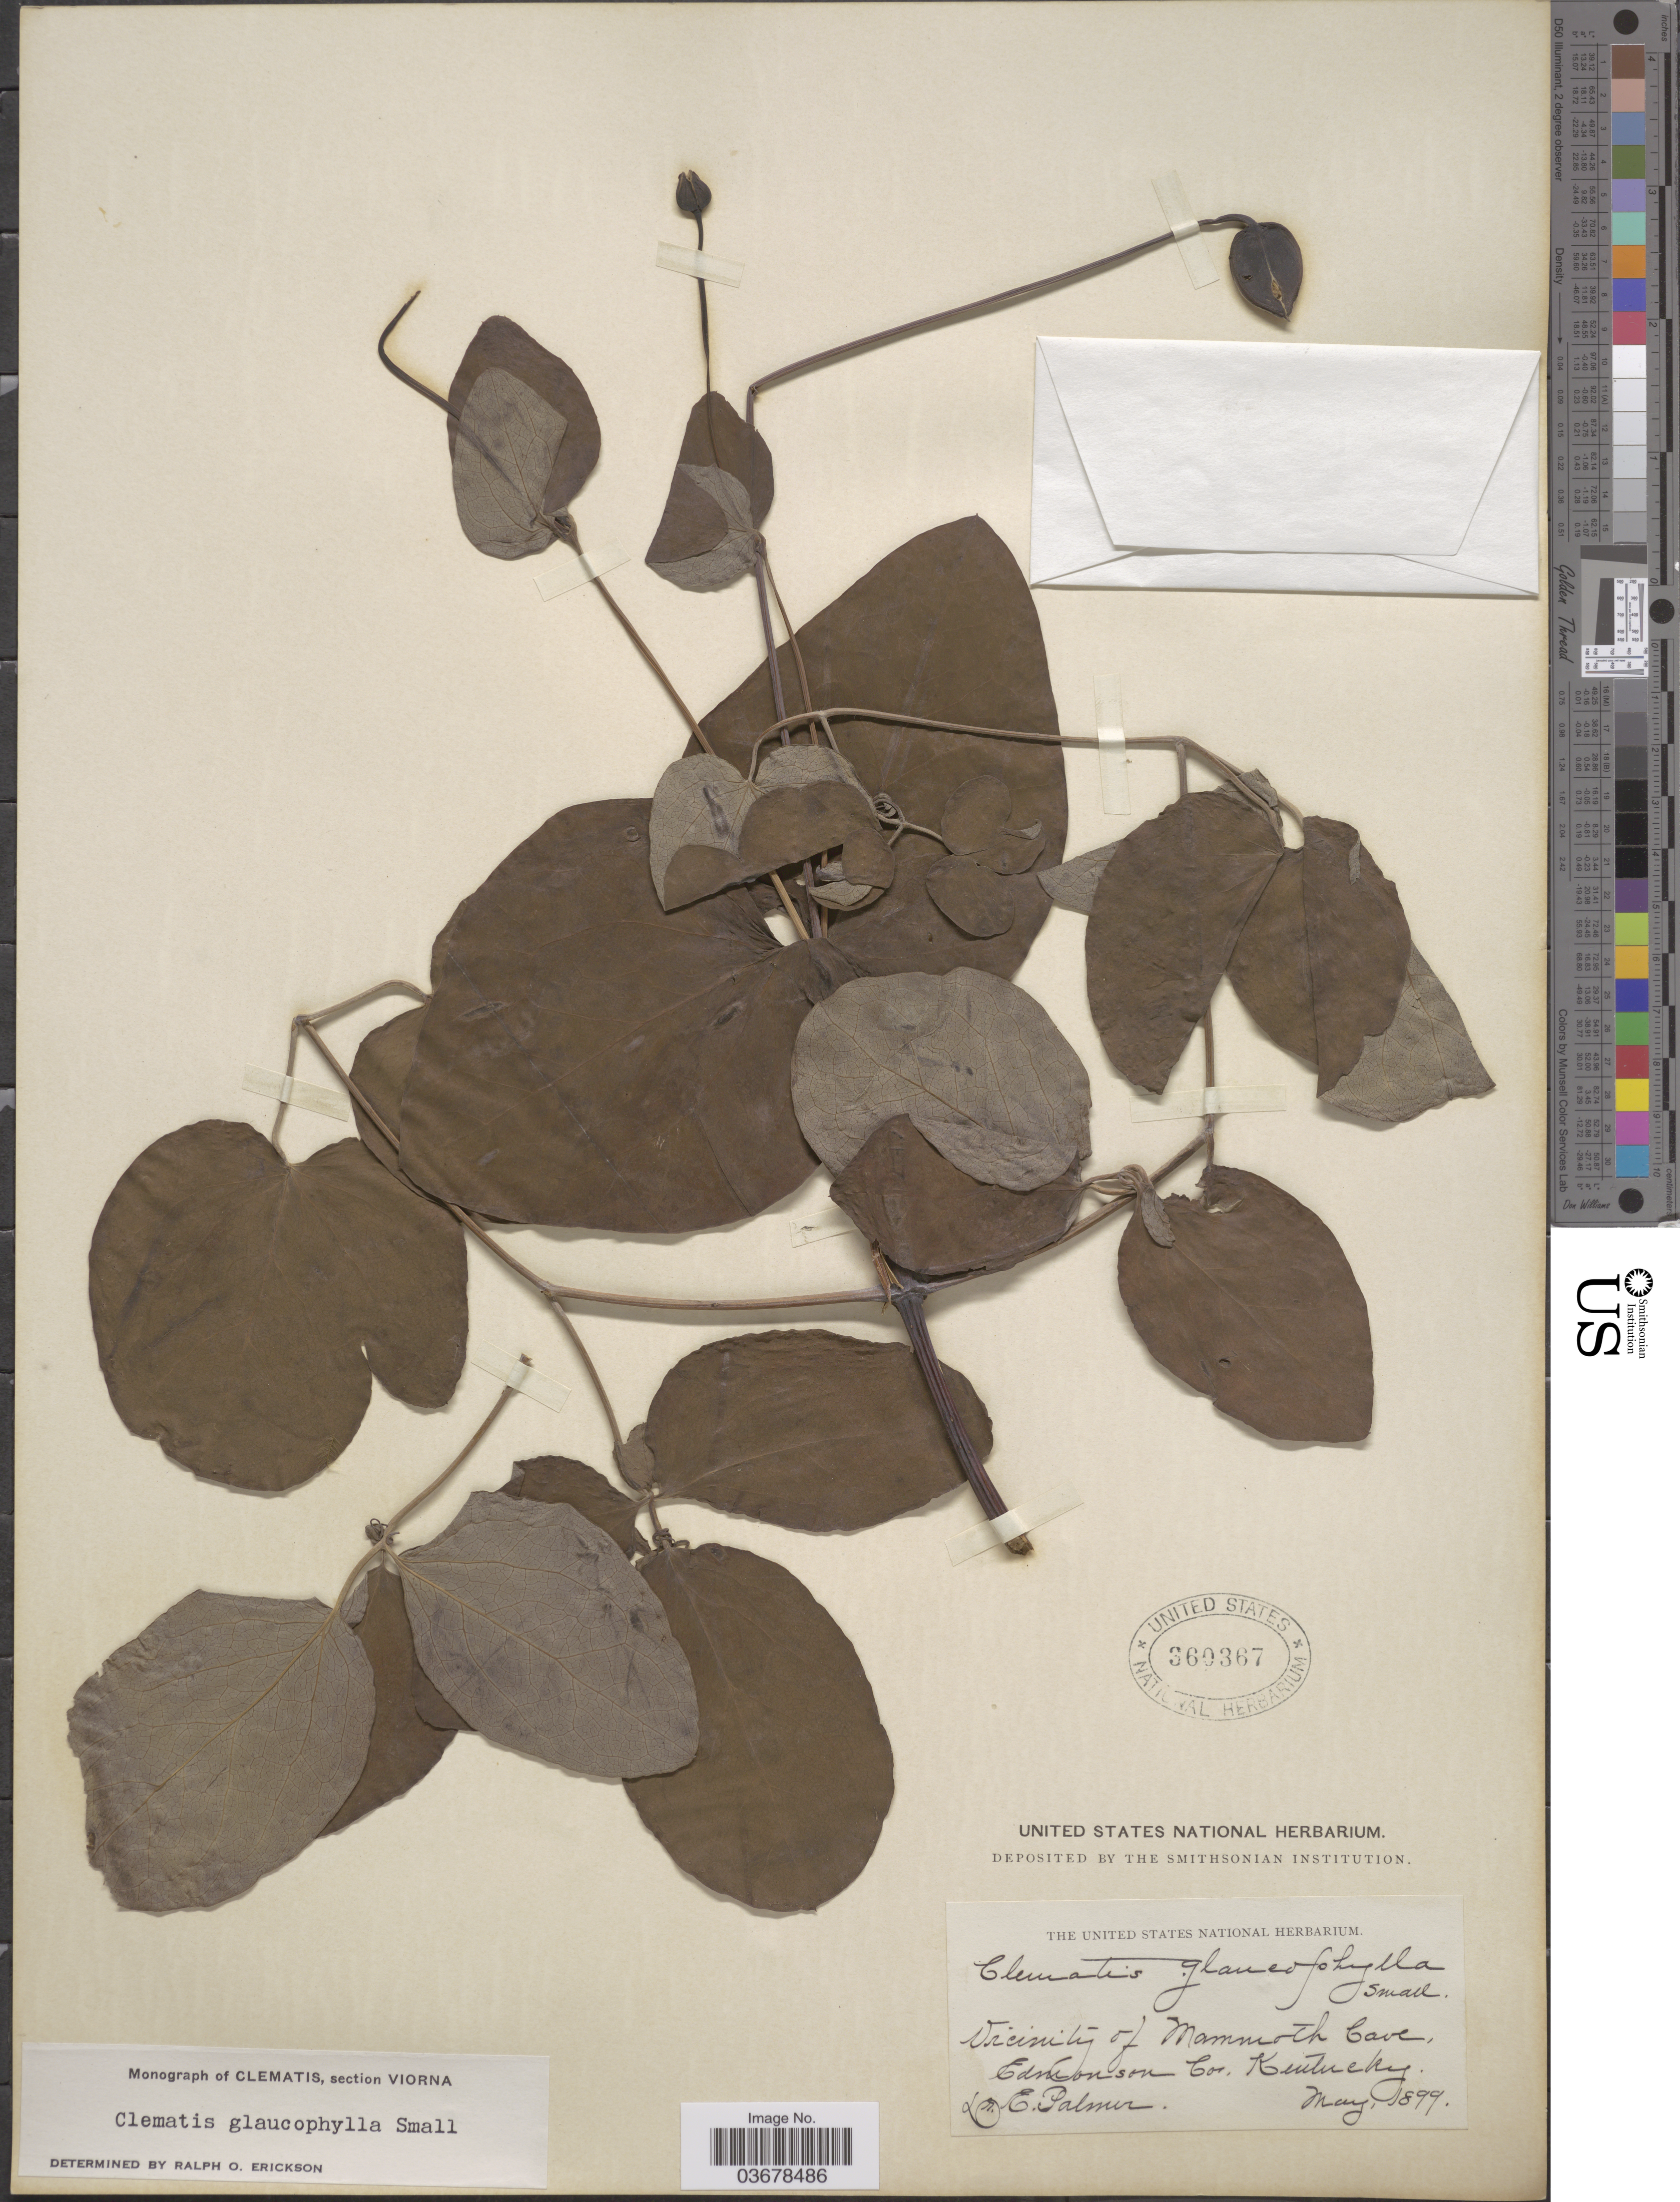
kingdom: Plantae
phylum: Tracheophyta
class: Magnoliopsida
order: Ranunculales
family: Ranunculaceae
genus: Clematis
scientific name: Clematis viorna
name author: L.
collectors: E. Palmer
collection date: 1899-05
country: United States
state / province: Kentucky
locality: Vicinity of Mammoth Cave, Edmonson Co.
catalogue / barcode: US 360367